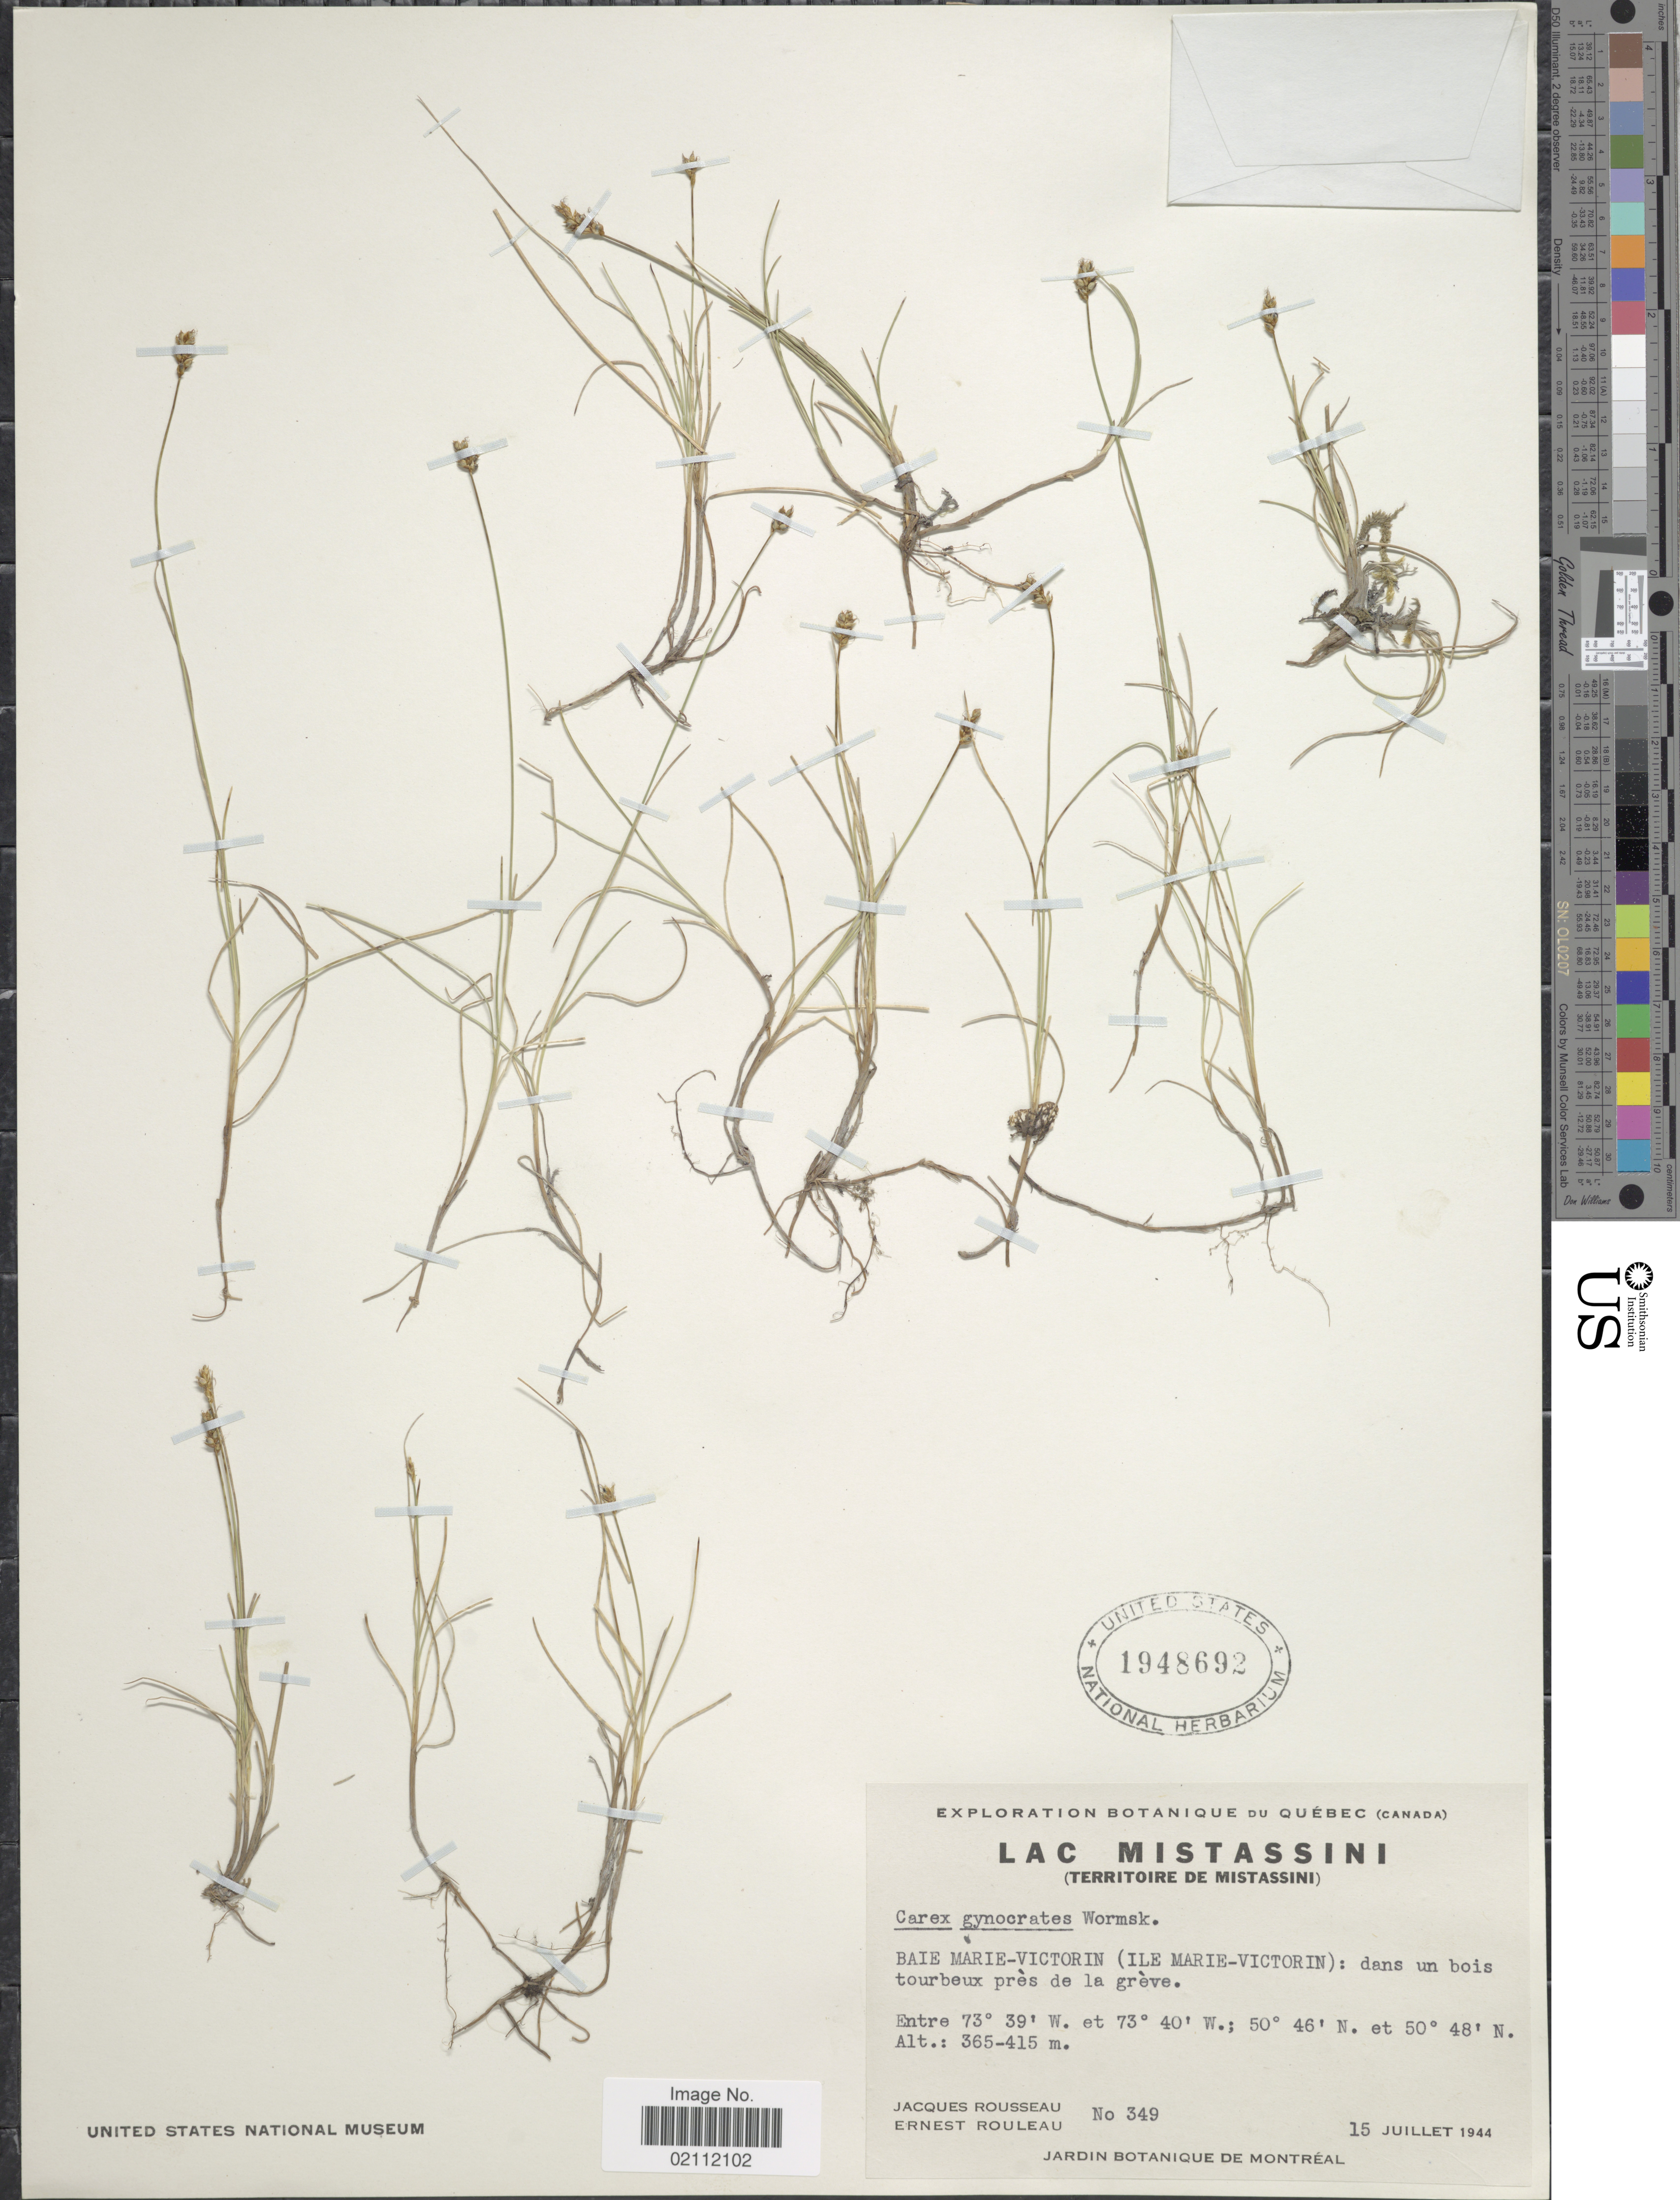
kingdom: Plantae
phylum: Tracheophyta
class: Liliopsida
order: Poales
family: Cyperaceae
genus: Carex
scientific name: Carex nardina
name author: (Hornem.) Fr.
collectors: J. Rousseau & E. Rouleau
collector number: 349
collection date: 1944-07-15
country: Canada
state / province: Quebec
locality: Lac Mistassini (Territoire de Mistassini). Baie Marie-Victorin (Ile Marie-Victorin)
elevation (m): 365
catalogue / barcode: US 1948692